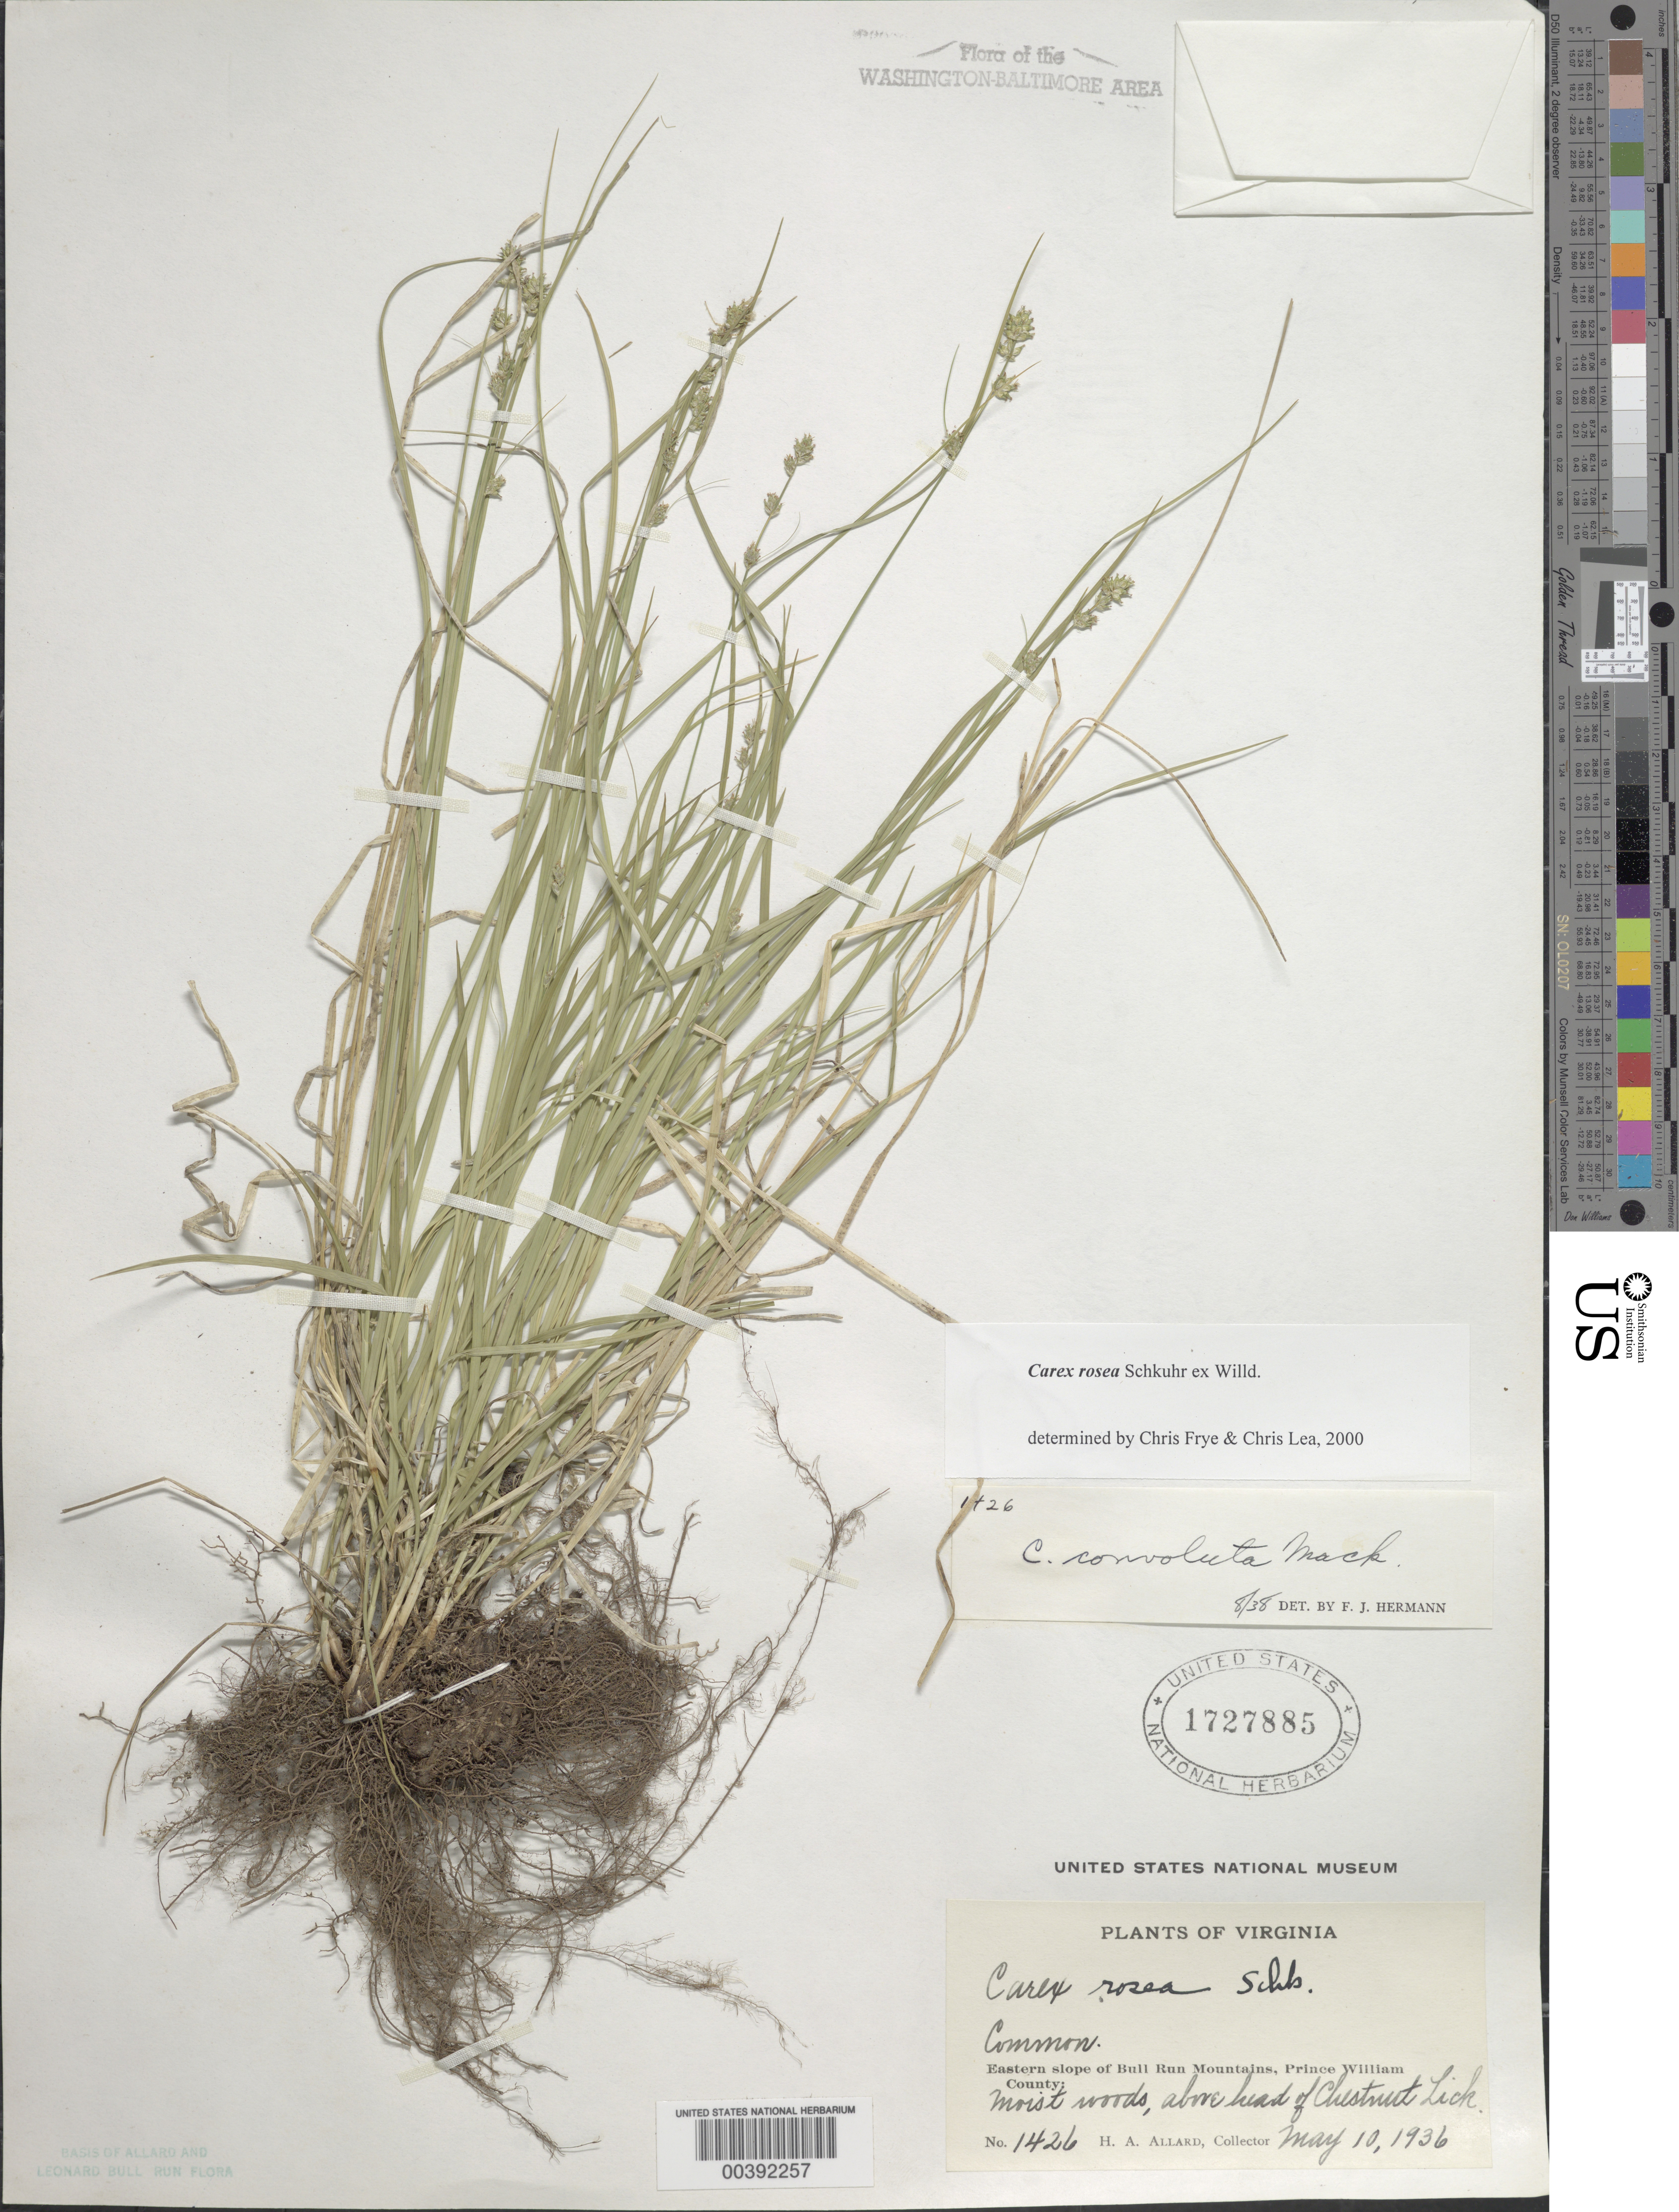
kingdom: Plantae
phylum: Tracheophyta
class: Liliopsida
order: Poales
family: Cyperaceae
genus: Carex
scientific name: Carex rosea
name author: Willd.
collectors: H. A. Allard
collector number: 1426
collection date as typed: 10 May 1936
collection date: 1936-05-10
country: United States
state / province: Virginia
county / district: Prince William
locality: Chestnut Lick Head Bull Run Mts.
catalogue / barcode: US 1727885